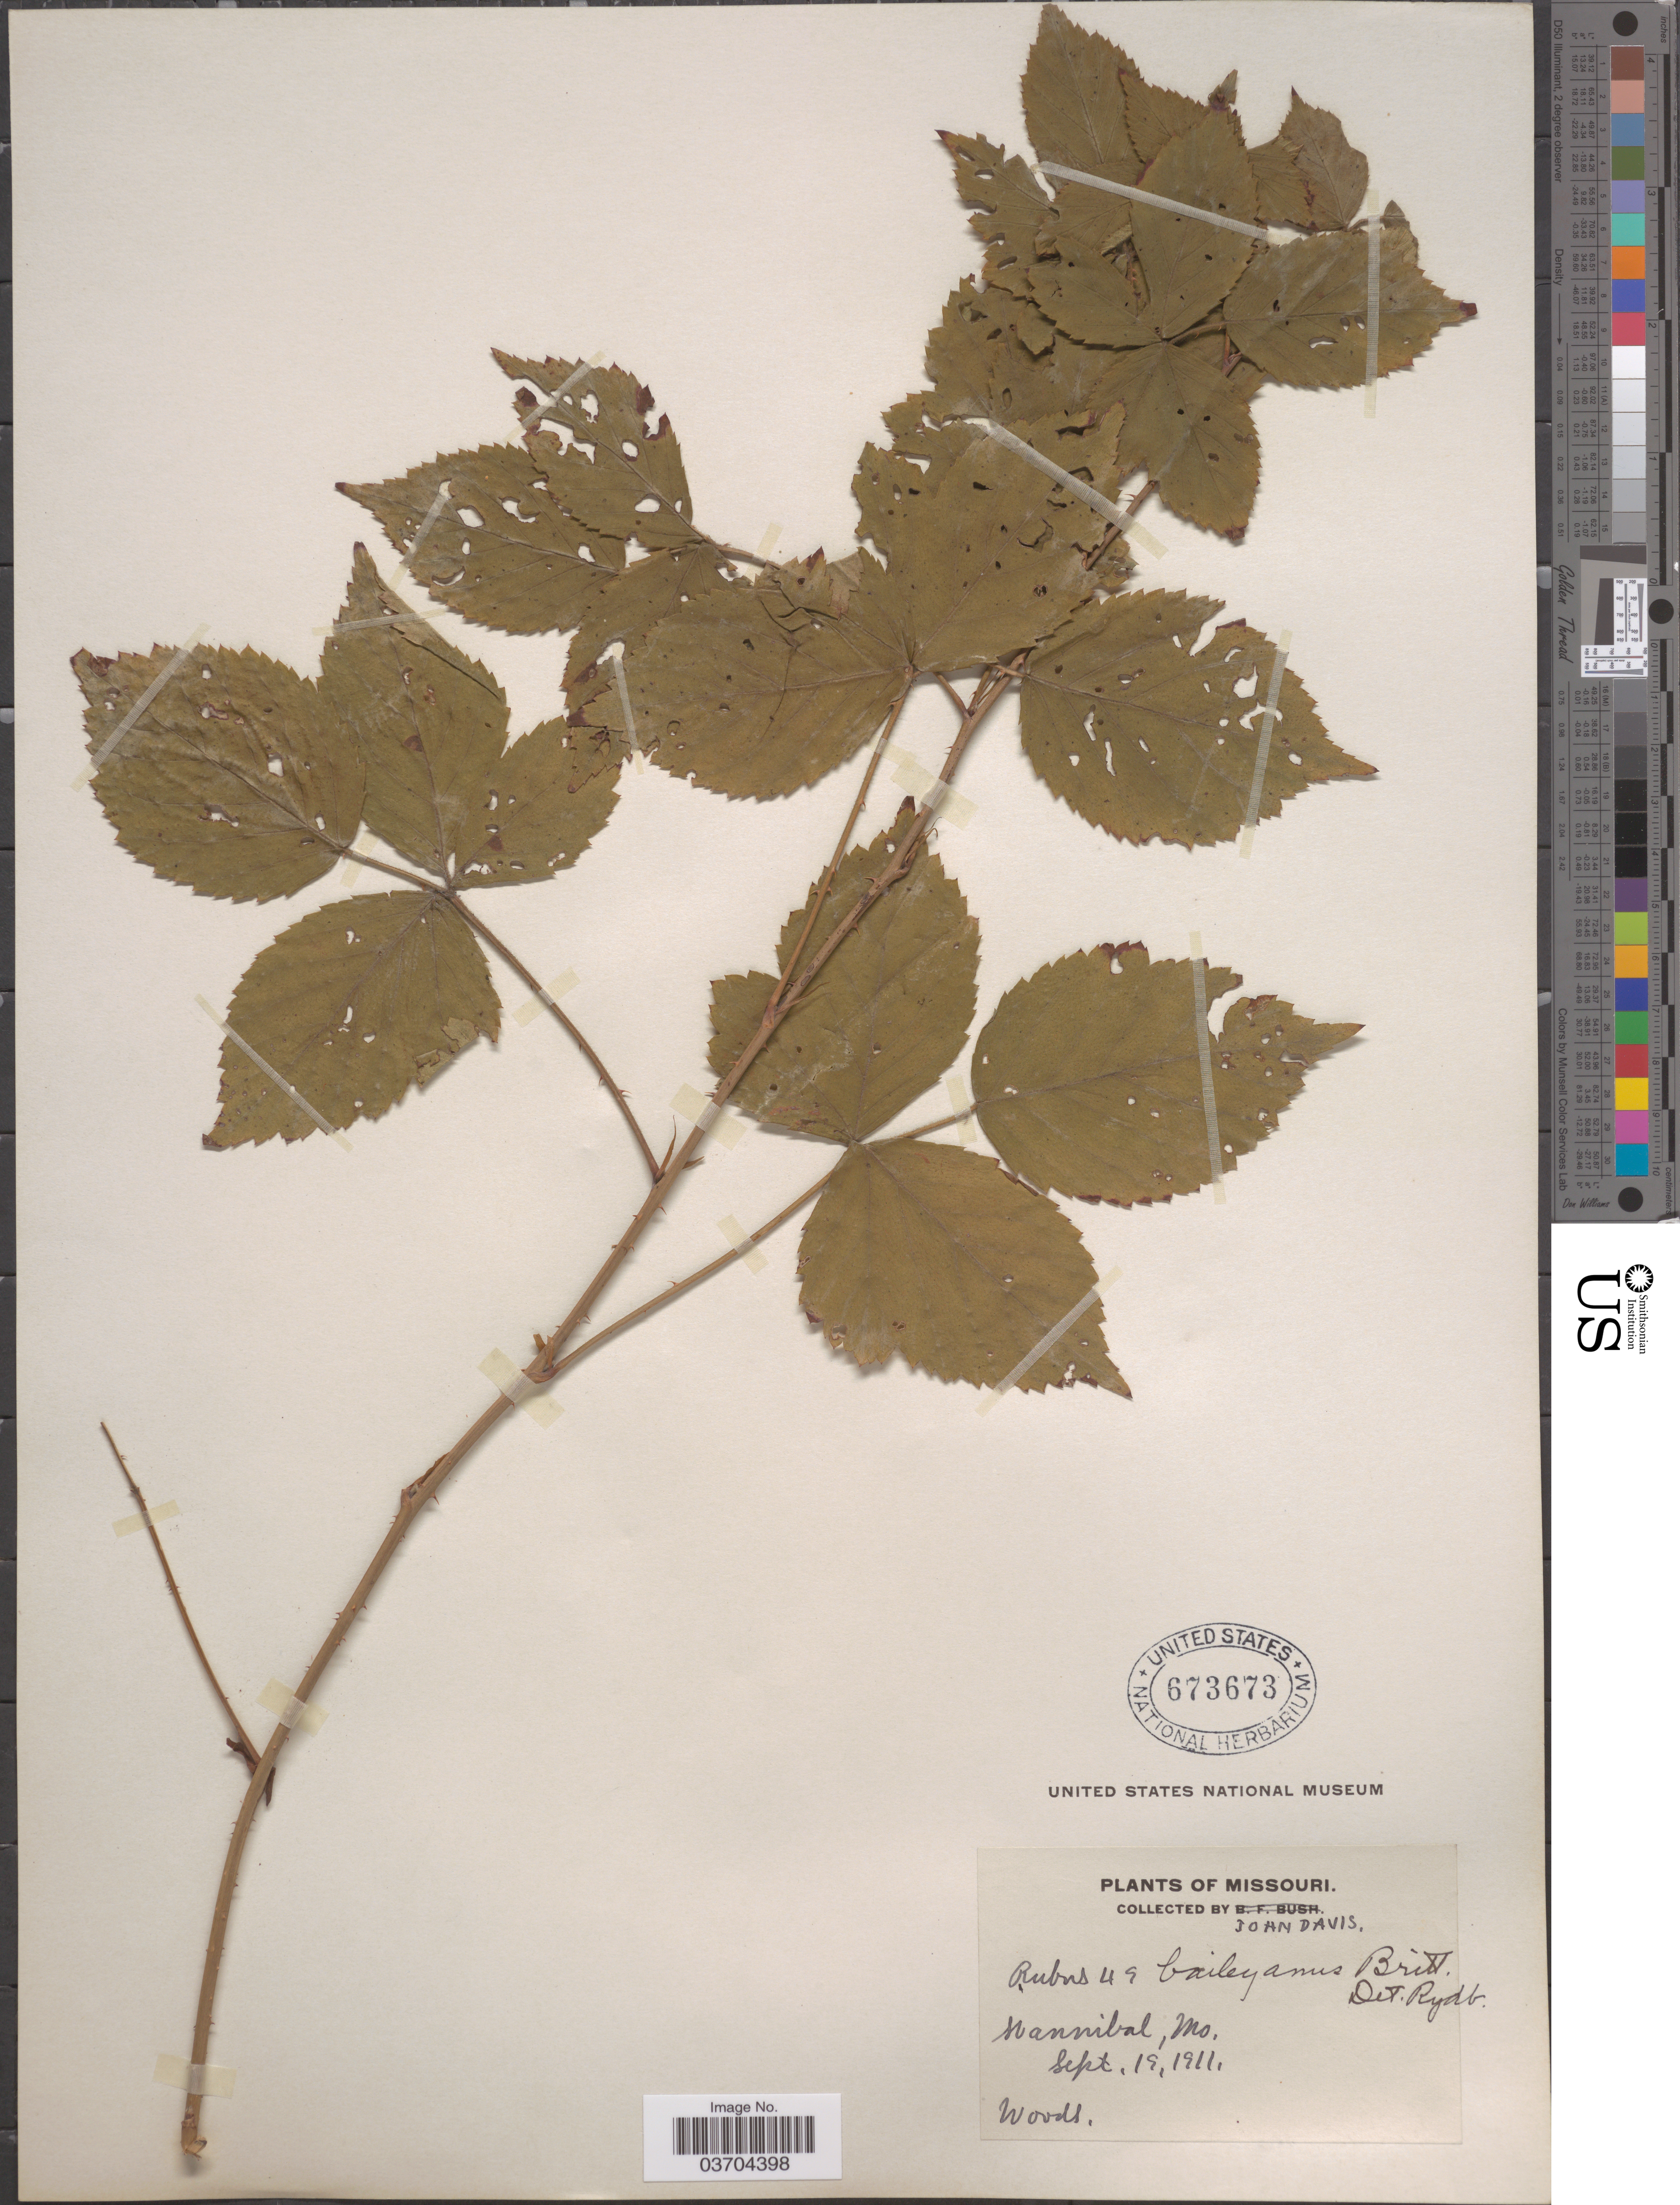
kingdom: Plantae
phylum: Tracheophyta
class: Magnoliopsida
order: Rosales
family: Rosaceae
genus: Rubus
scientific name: Rubus baileyanus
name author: Britton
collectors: J. Davis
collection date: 1911-09-19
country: United States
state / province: Missouri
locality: Hannibal.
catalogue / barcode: US 673673